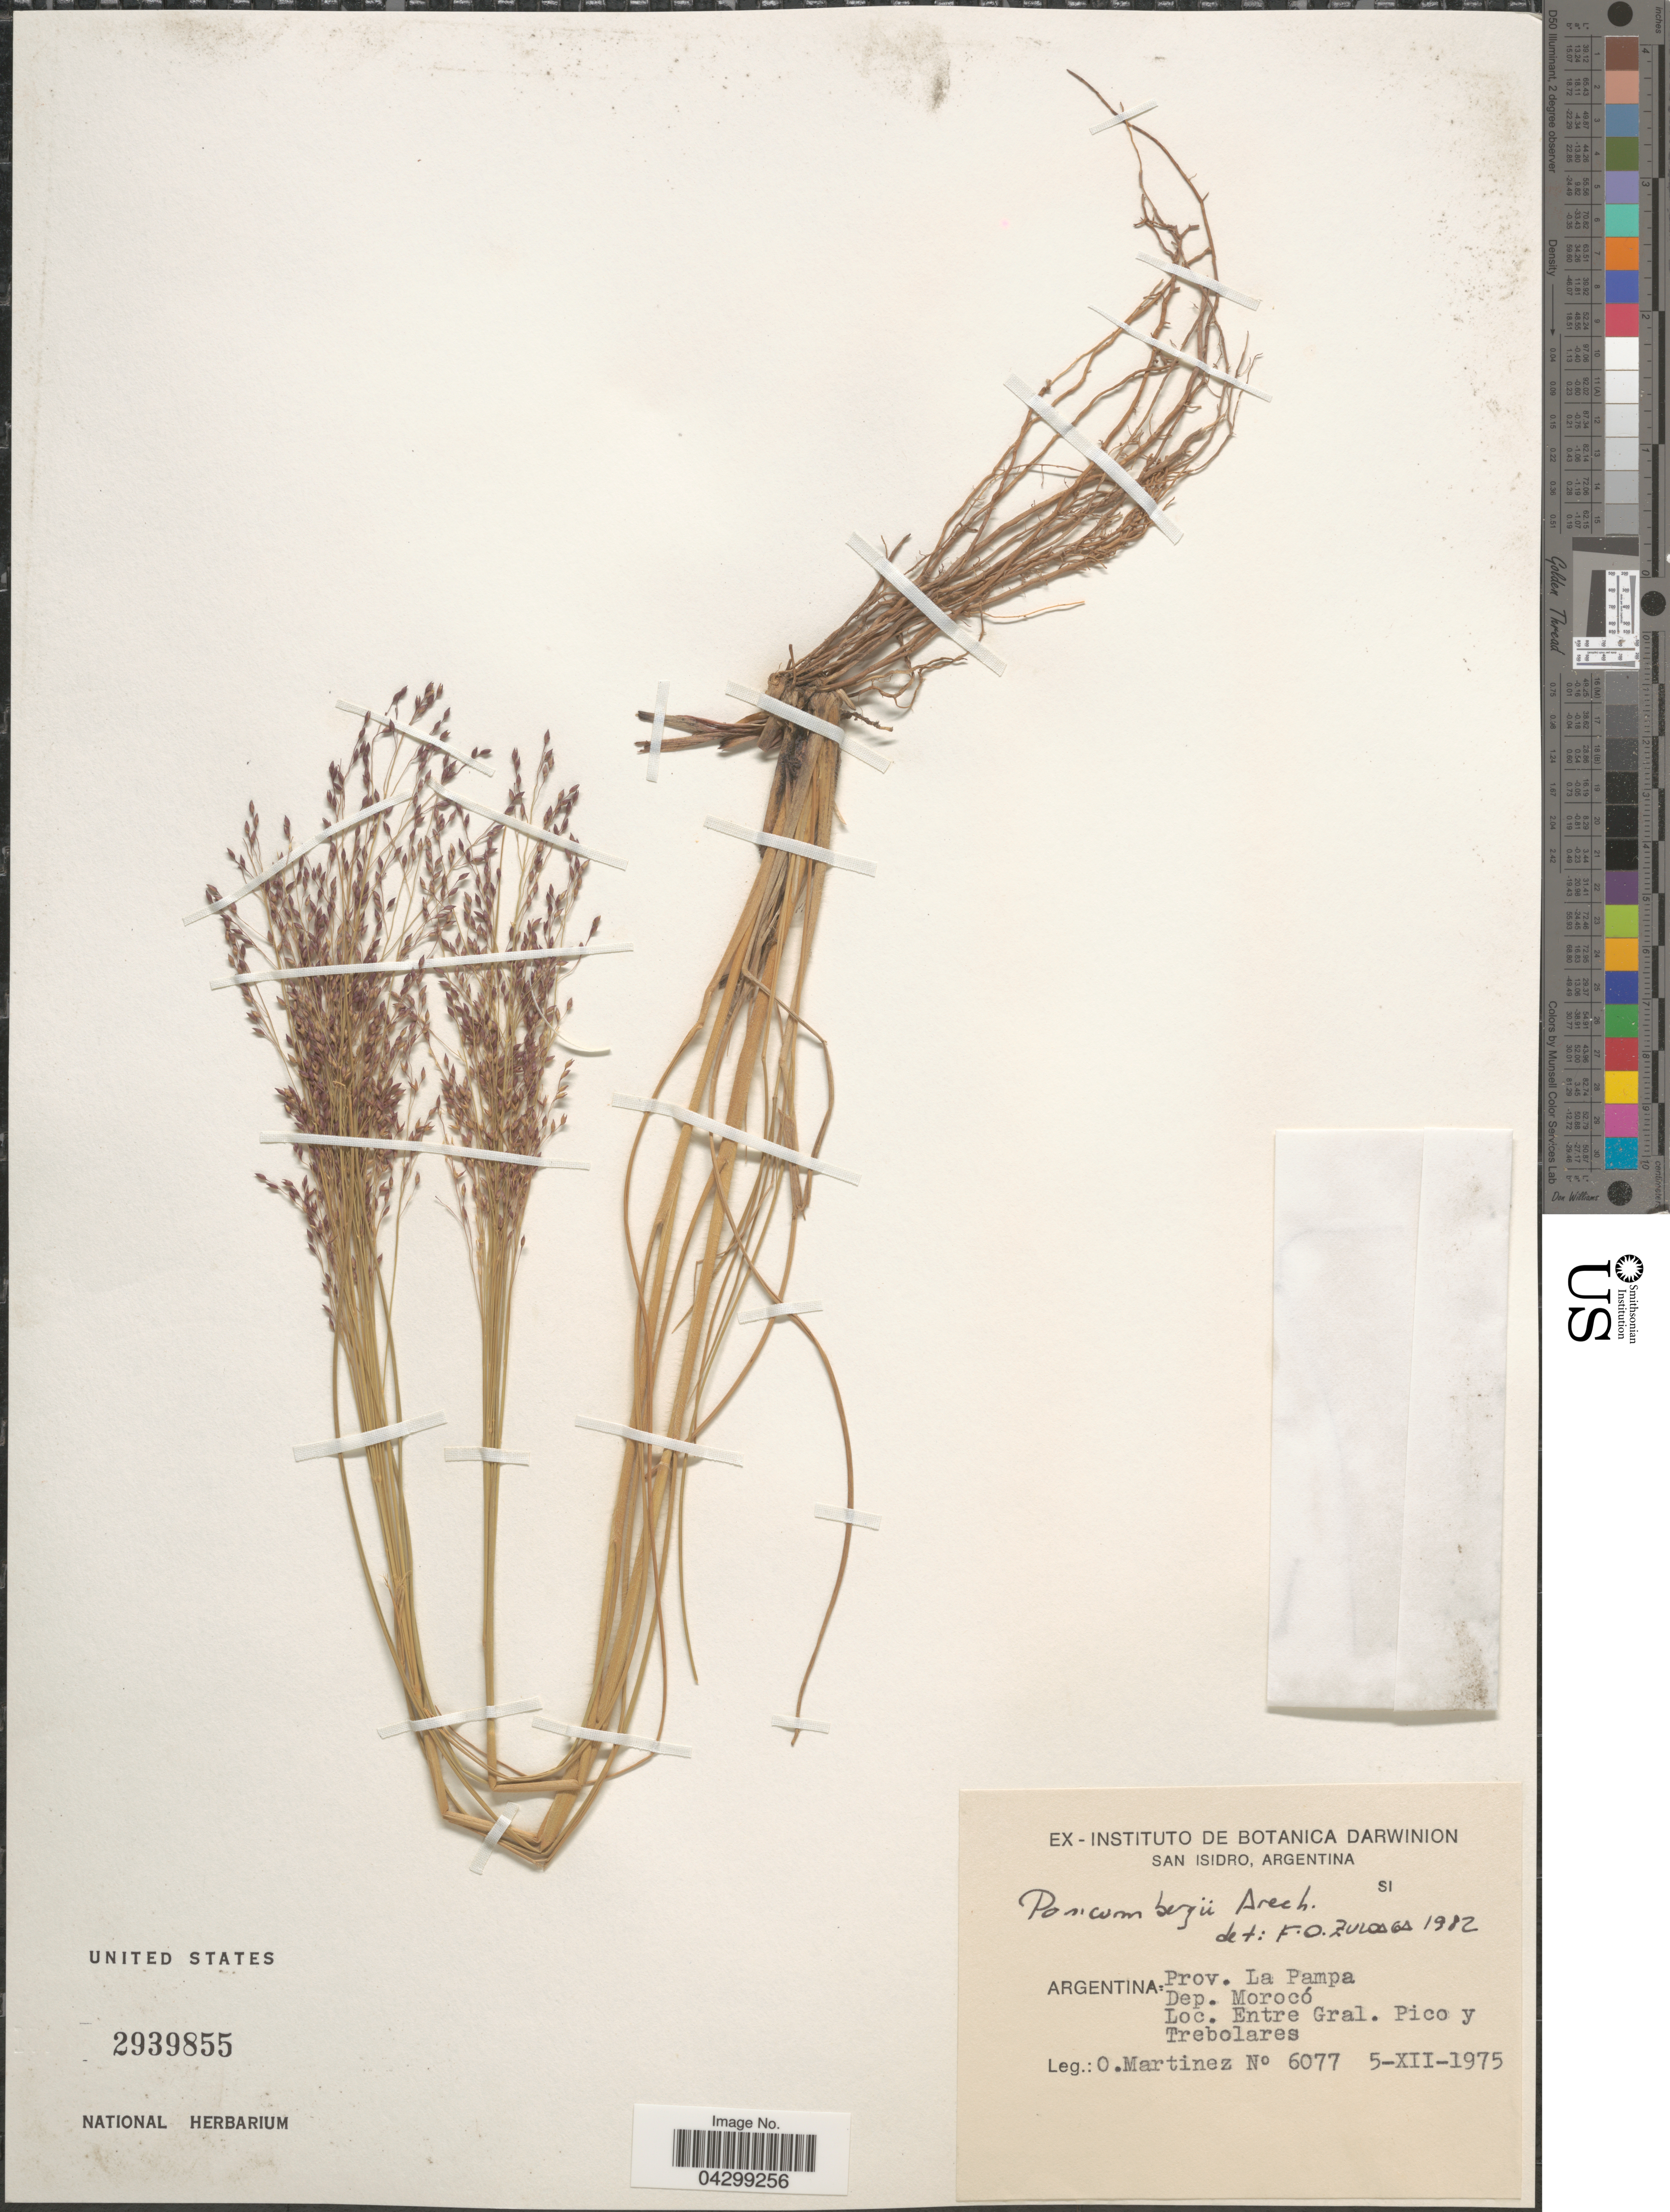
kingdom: Plantae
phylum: Tracheophyta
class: Liliopsida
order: Poales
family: Poaceae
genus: Panicum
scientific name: Panicum bergii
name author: Arechav.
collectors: O. Martinez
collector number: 6077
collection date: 1975-12-05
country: Argentina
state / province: La Pampa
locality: Dep. Morocó. Entre Gral. Pico y Trebolares.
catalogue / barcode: US 2939855